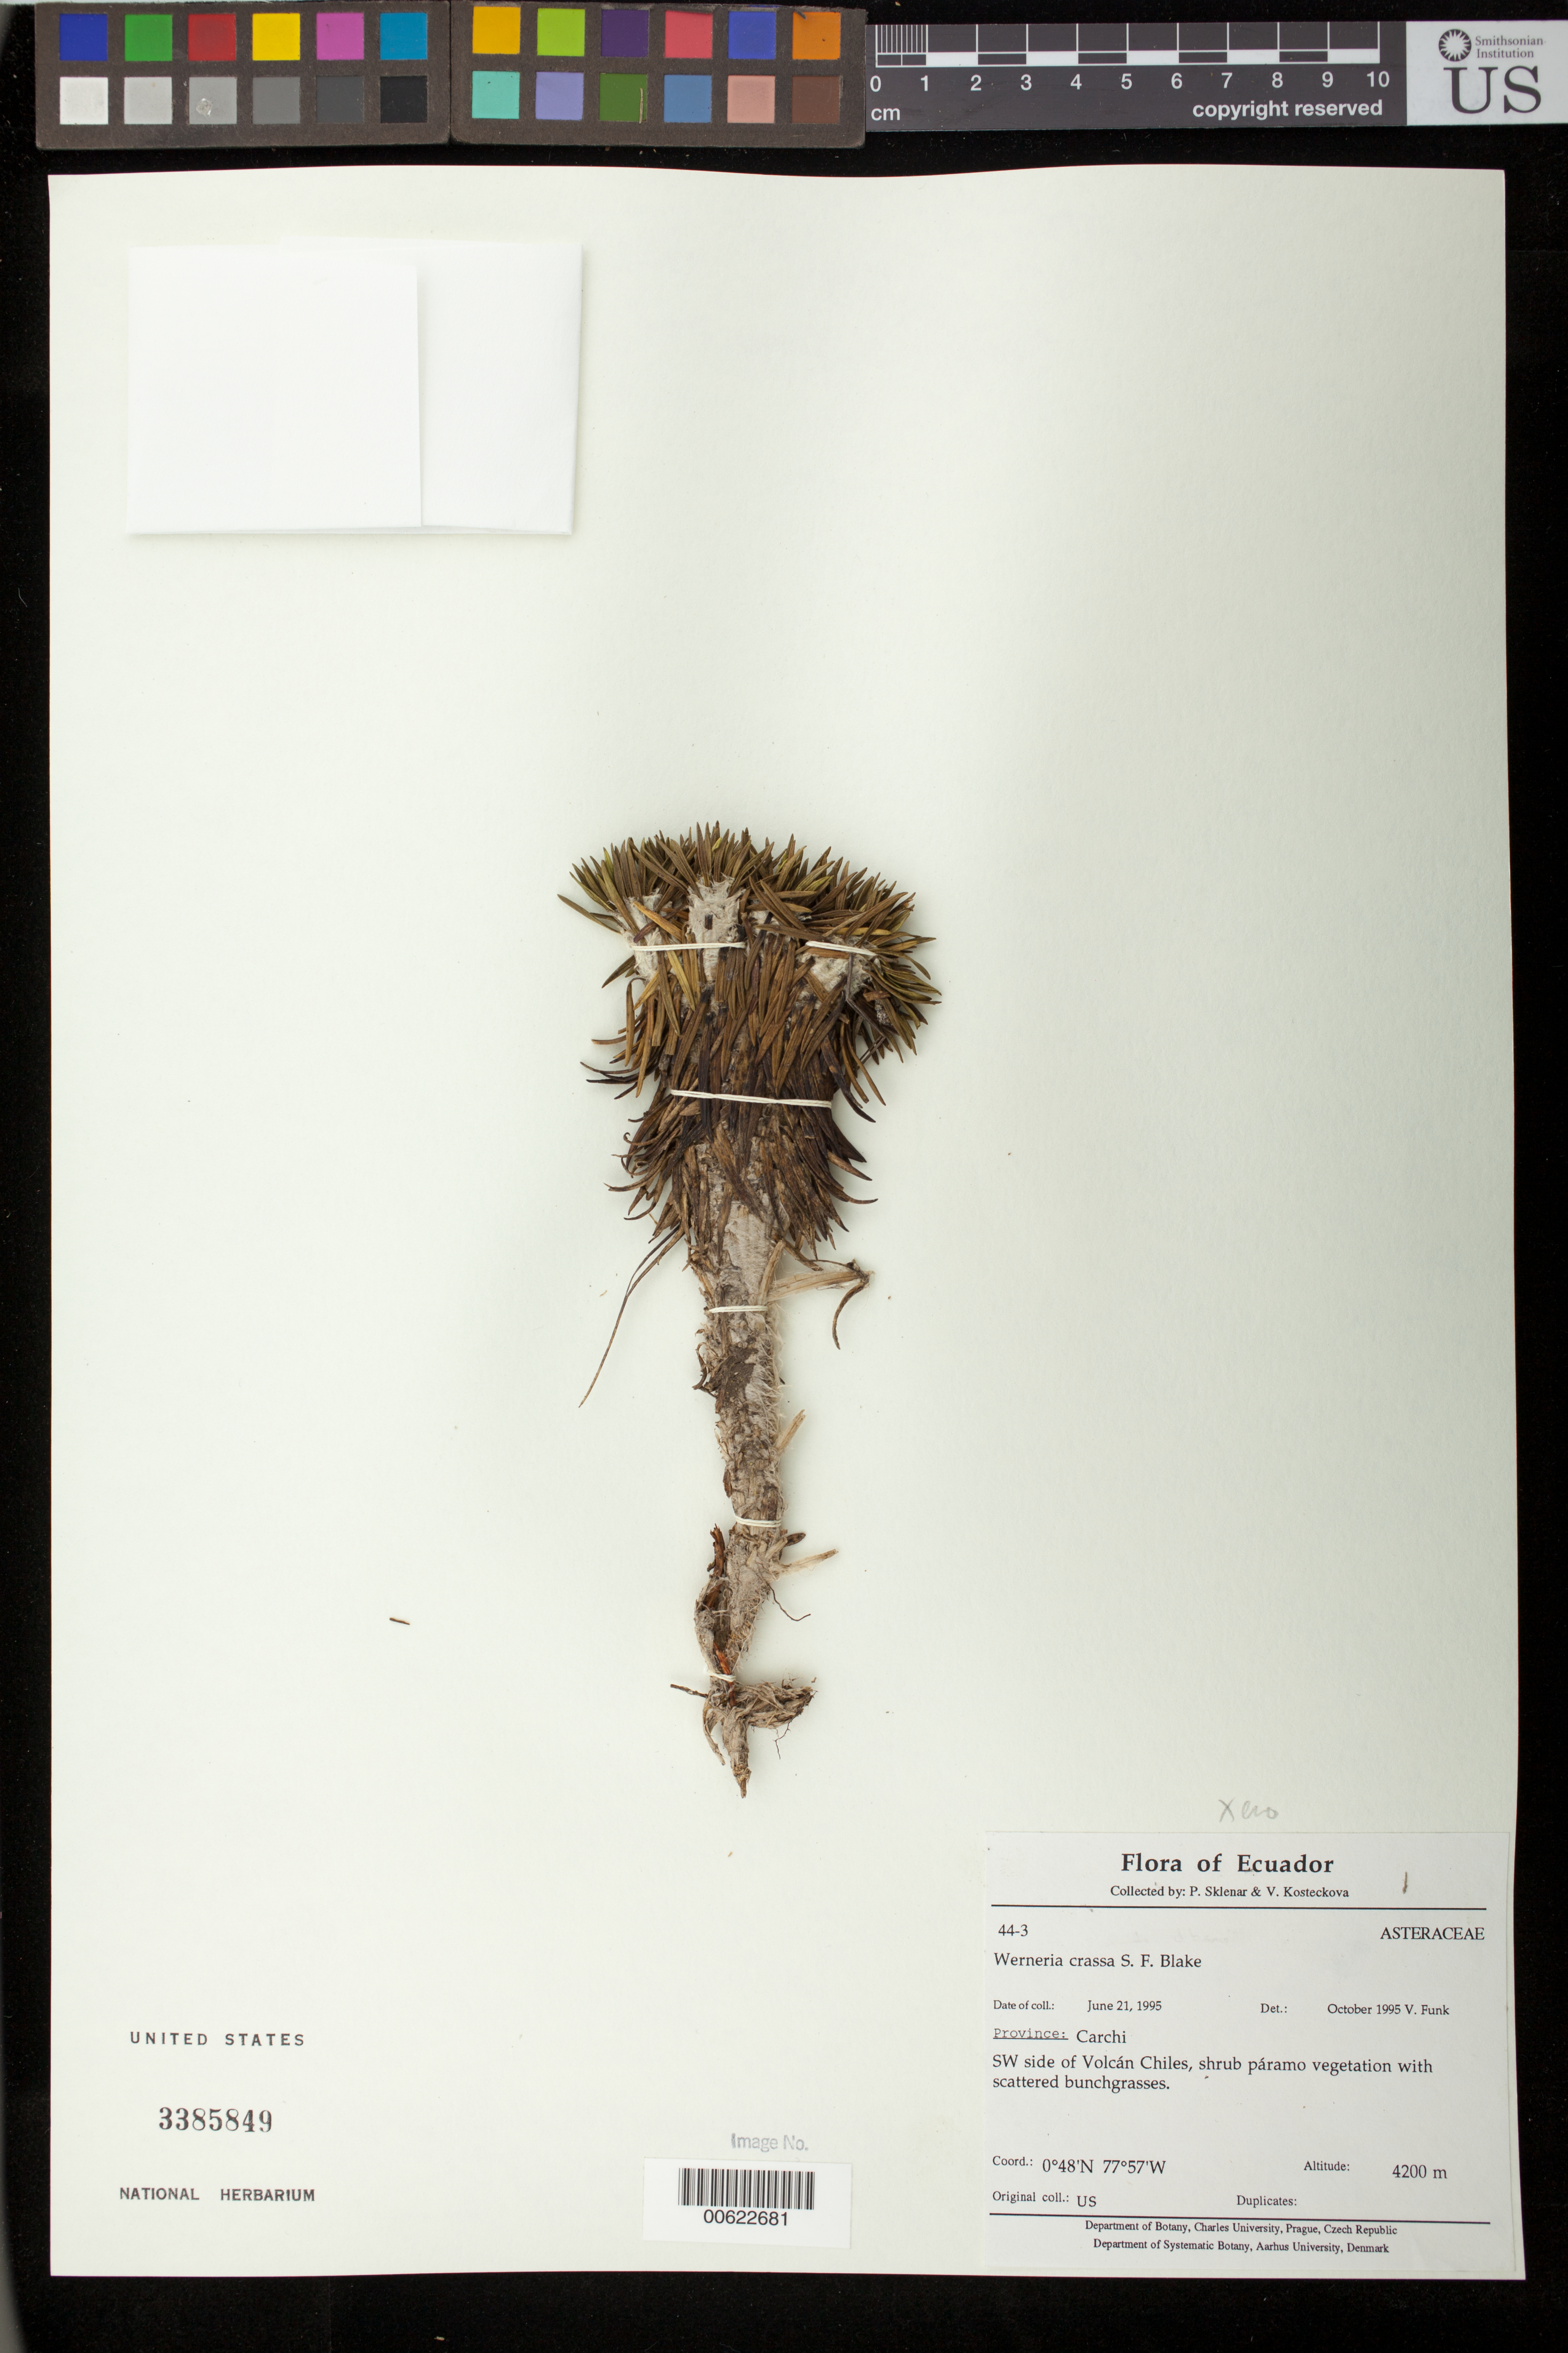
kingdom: Plantae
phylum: Tracheophyta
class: Magnoliopsida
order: Asterales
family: Asteraceae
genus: Xenophyllum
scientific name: Xenophyllum crassum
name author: (S.F. Blake) V.A. Funk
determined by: Funk, Vicki A., (BOT), Smithsonian Institution - National Museum of Natural History (UNITED STATES)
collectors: P. Sklenár & V. Kosteckova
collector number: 44-3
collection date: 1995-06-21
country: Ecuador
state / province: Carchi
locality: SW side of Volcan Chiles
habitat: Shrub paramo vegetation wjith scattered bunchgrasses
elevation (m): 4200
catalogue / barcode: US 3385849